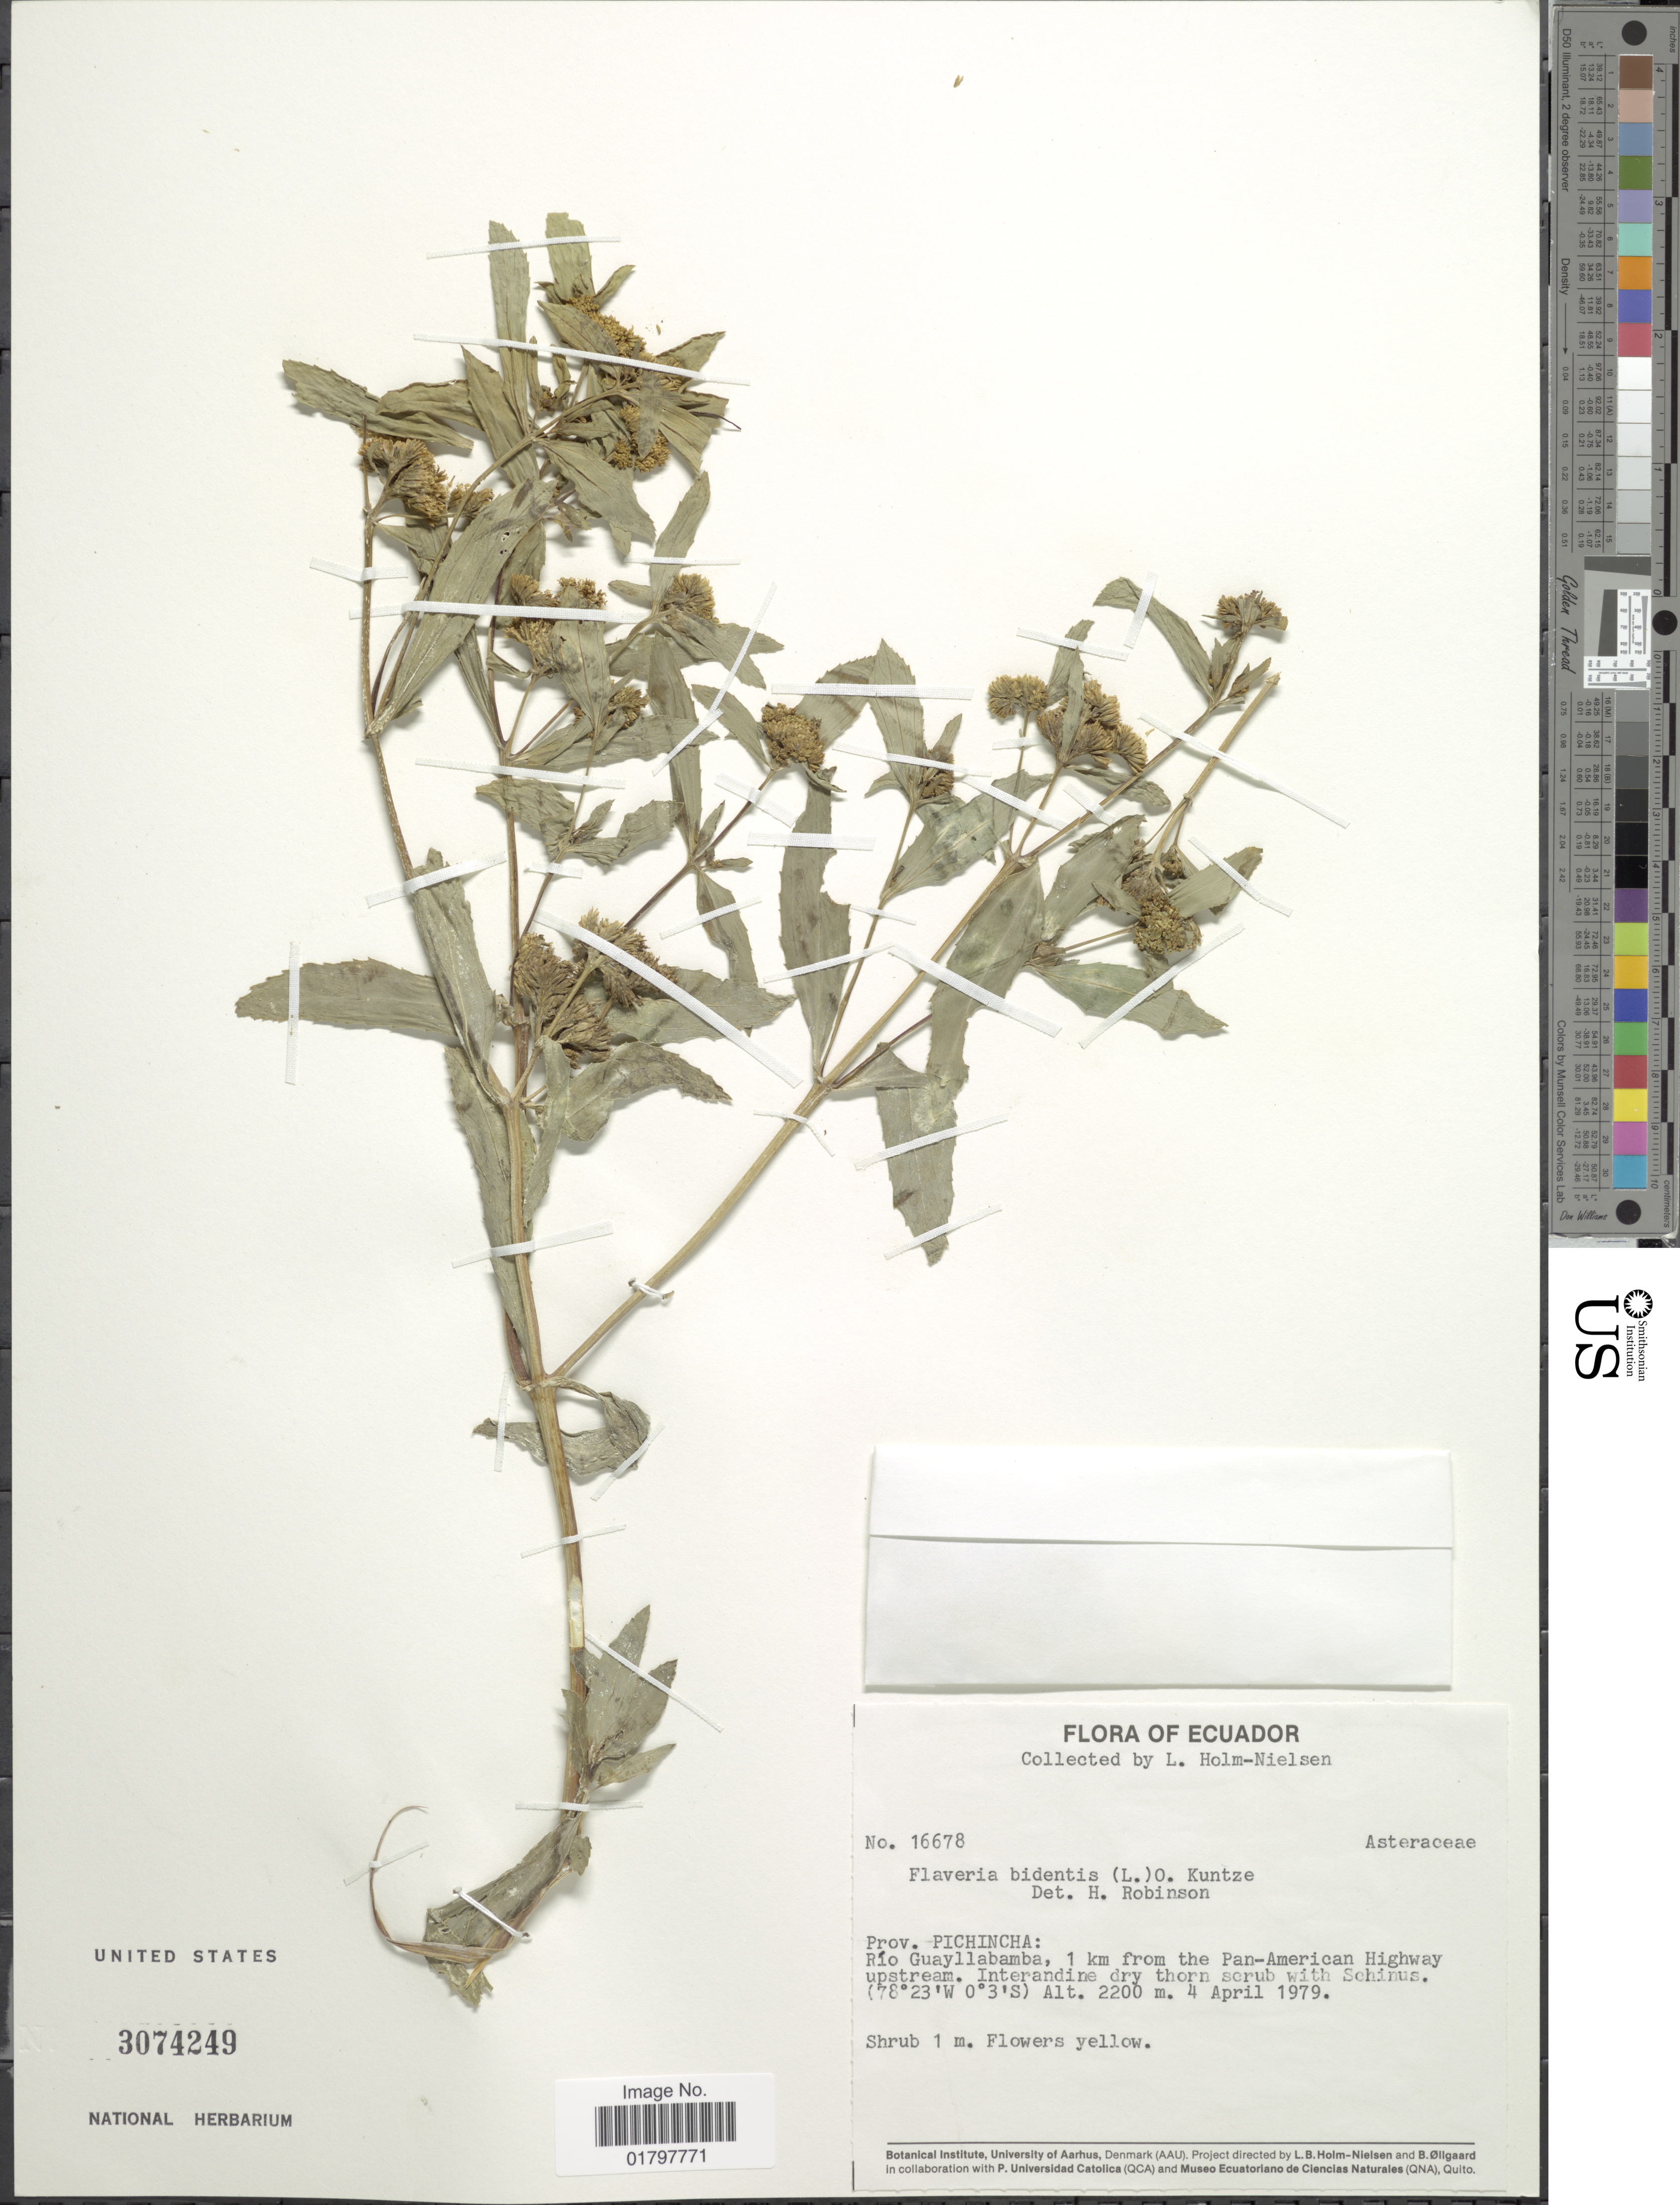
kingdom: Plantae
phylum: Tracheophyta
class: Magnoliopsida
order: Asterales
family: Asteraceae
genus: Flaveria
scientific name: Flaveria bidentis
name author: (L.) Kuntze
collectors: L. B. Holm-Nielsen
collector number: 16678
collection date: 1979-04-04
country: Ecuador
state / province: Pichincha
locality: Prov. Pichincha: Río Guayllabamba, 1 km from the Pan-American Highway upstream.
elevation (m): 2200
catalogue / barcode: US 3074249